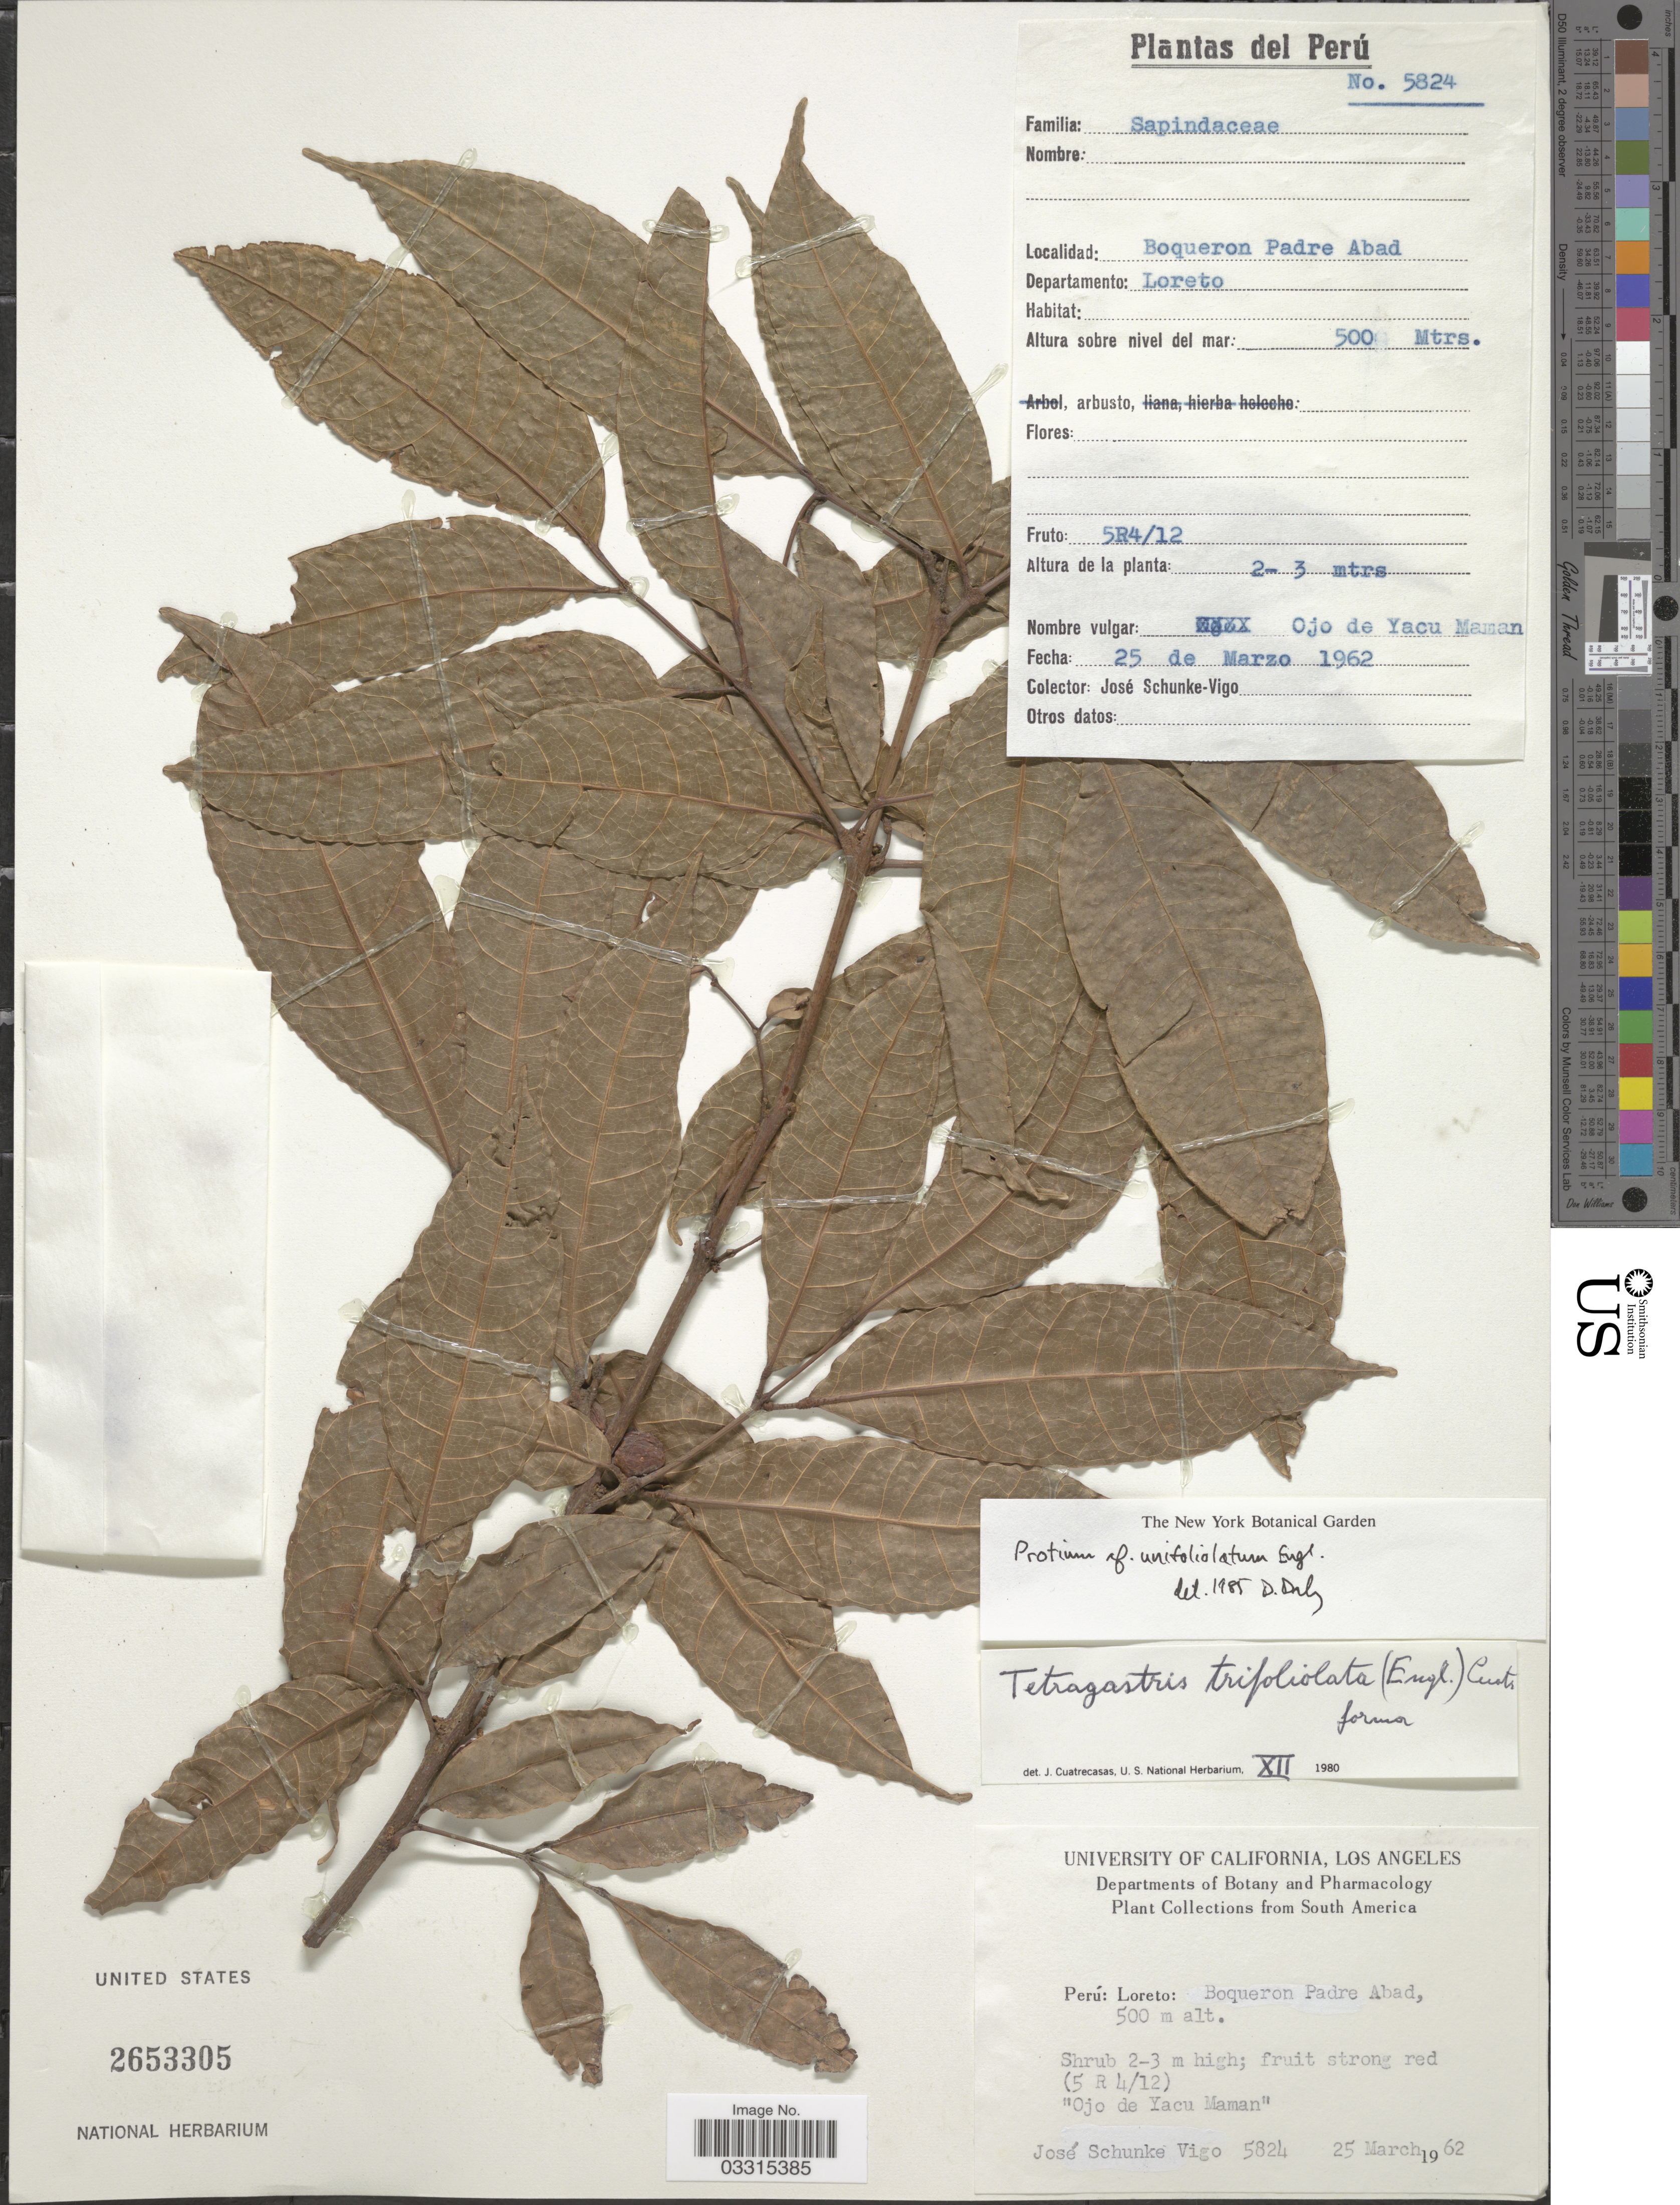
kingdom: Plantae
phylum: Tracheophyta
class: Magnoliopsida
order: Sapindales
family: Burseraceae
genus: Protium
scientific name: Protium unifoliolatum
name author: Engl.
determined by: Daly, D. C.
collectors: J. Schunke Vigo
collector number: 5824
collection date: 1962-03-25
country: Peru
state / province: Loreto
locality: Boqueron Padre Abad. Departamento: Loreto.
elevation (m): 500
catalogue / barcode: US 2653305